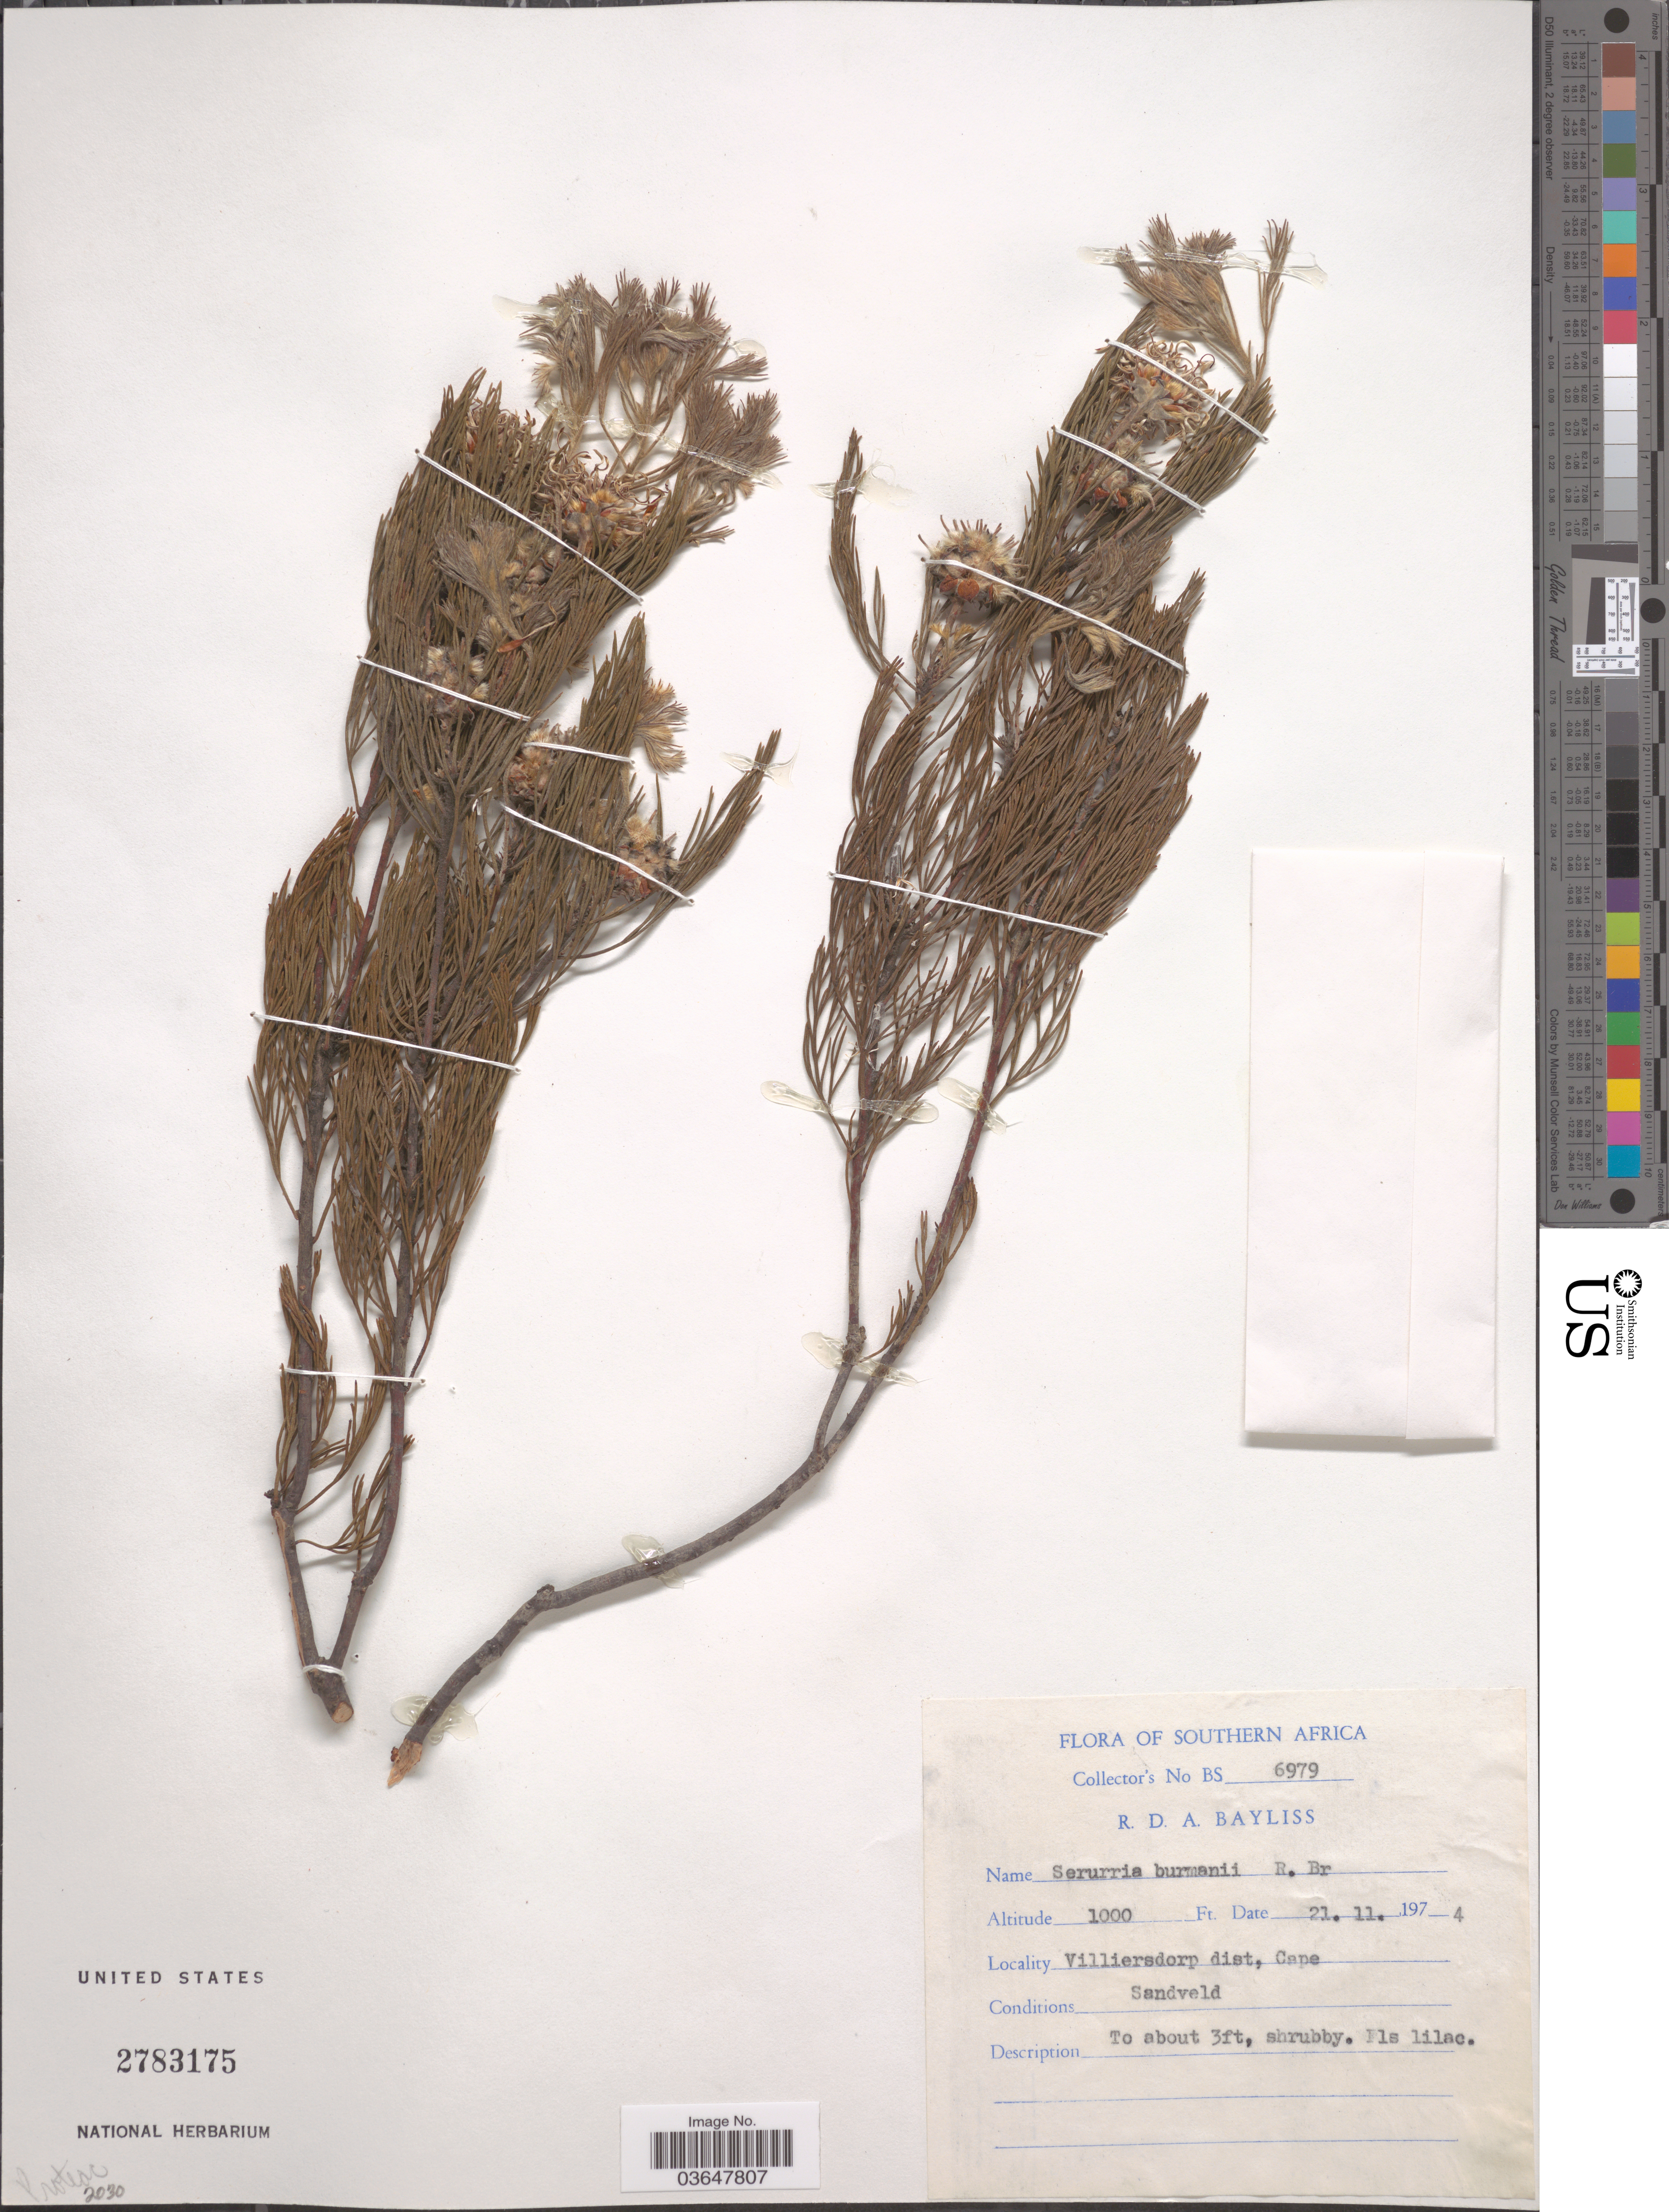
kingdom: Plantae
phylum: Tracheophyta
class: Magnoliopsida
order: Proteales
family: Proteaceae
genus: Serruria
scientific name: Serruria burmanni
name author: R. Br.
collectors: R. Bayliss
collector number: BS 6976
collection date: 1974-11-21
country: South Africa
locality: Southern Africa. Villiersdorp dist. cape.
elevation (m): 305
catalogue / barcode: US 2783175